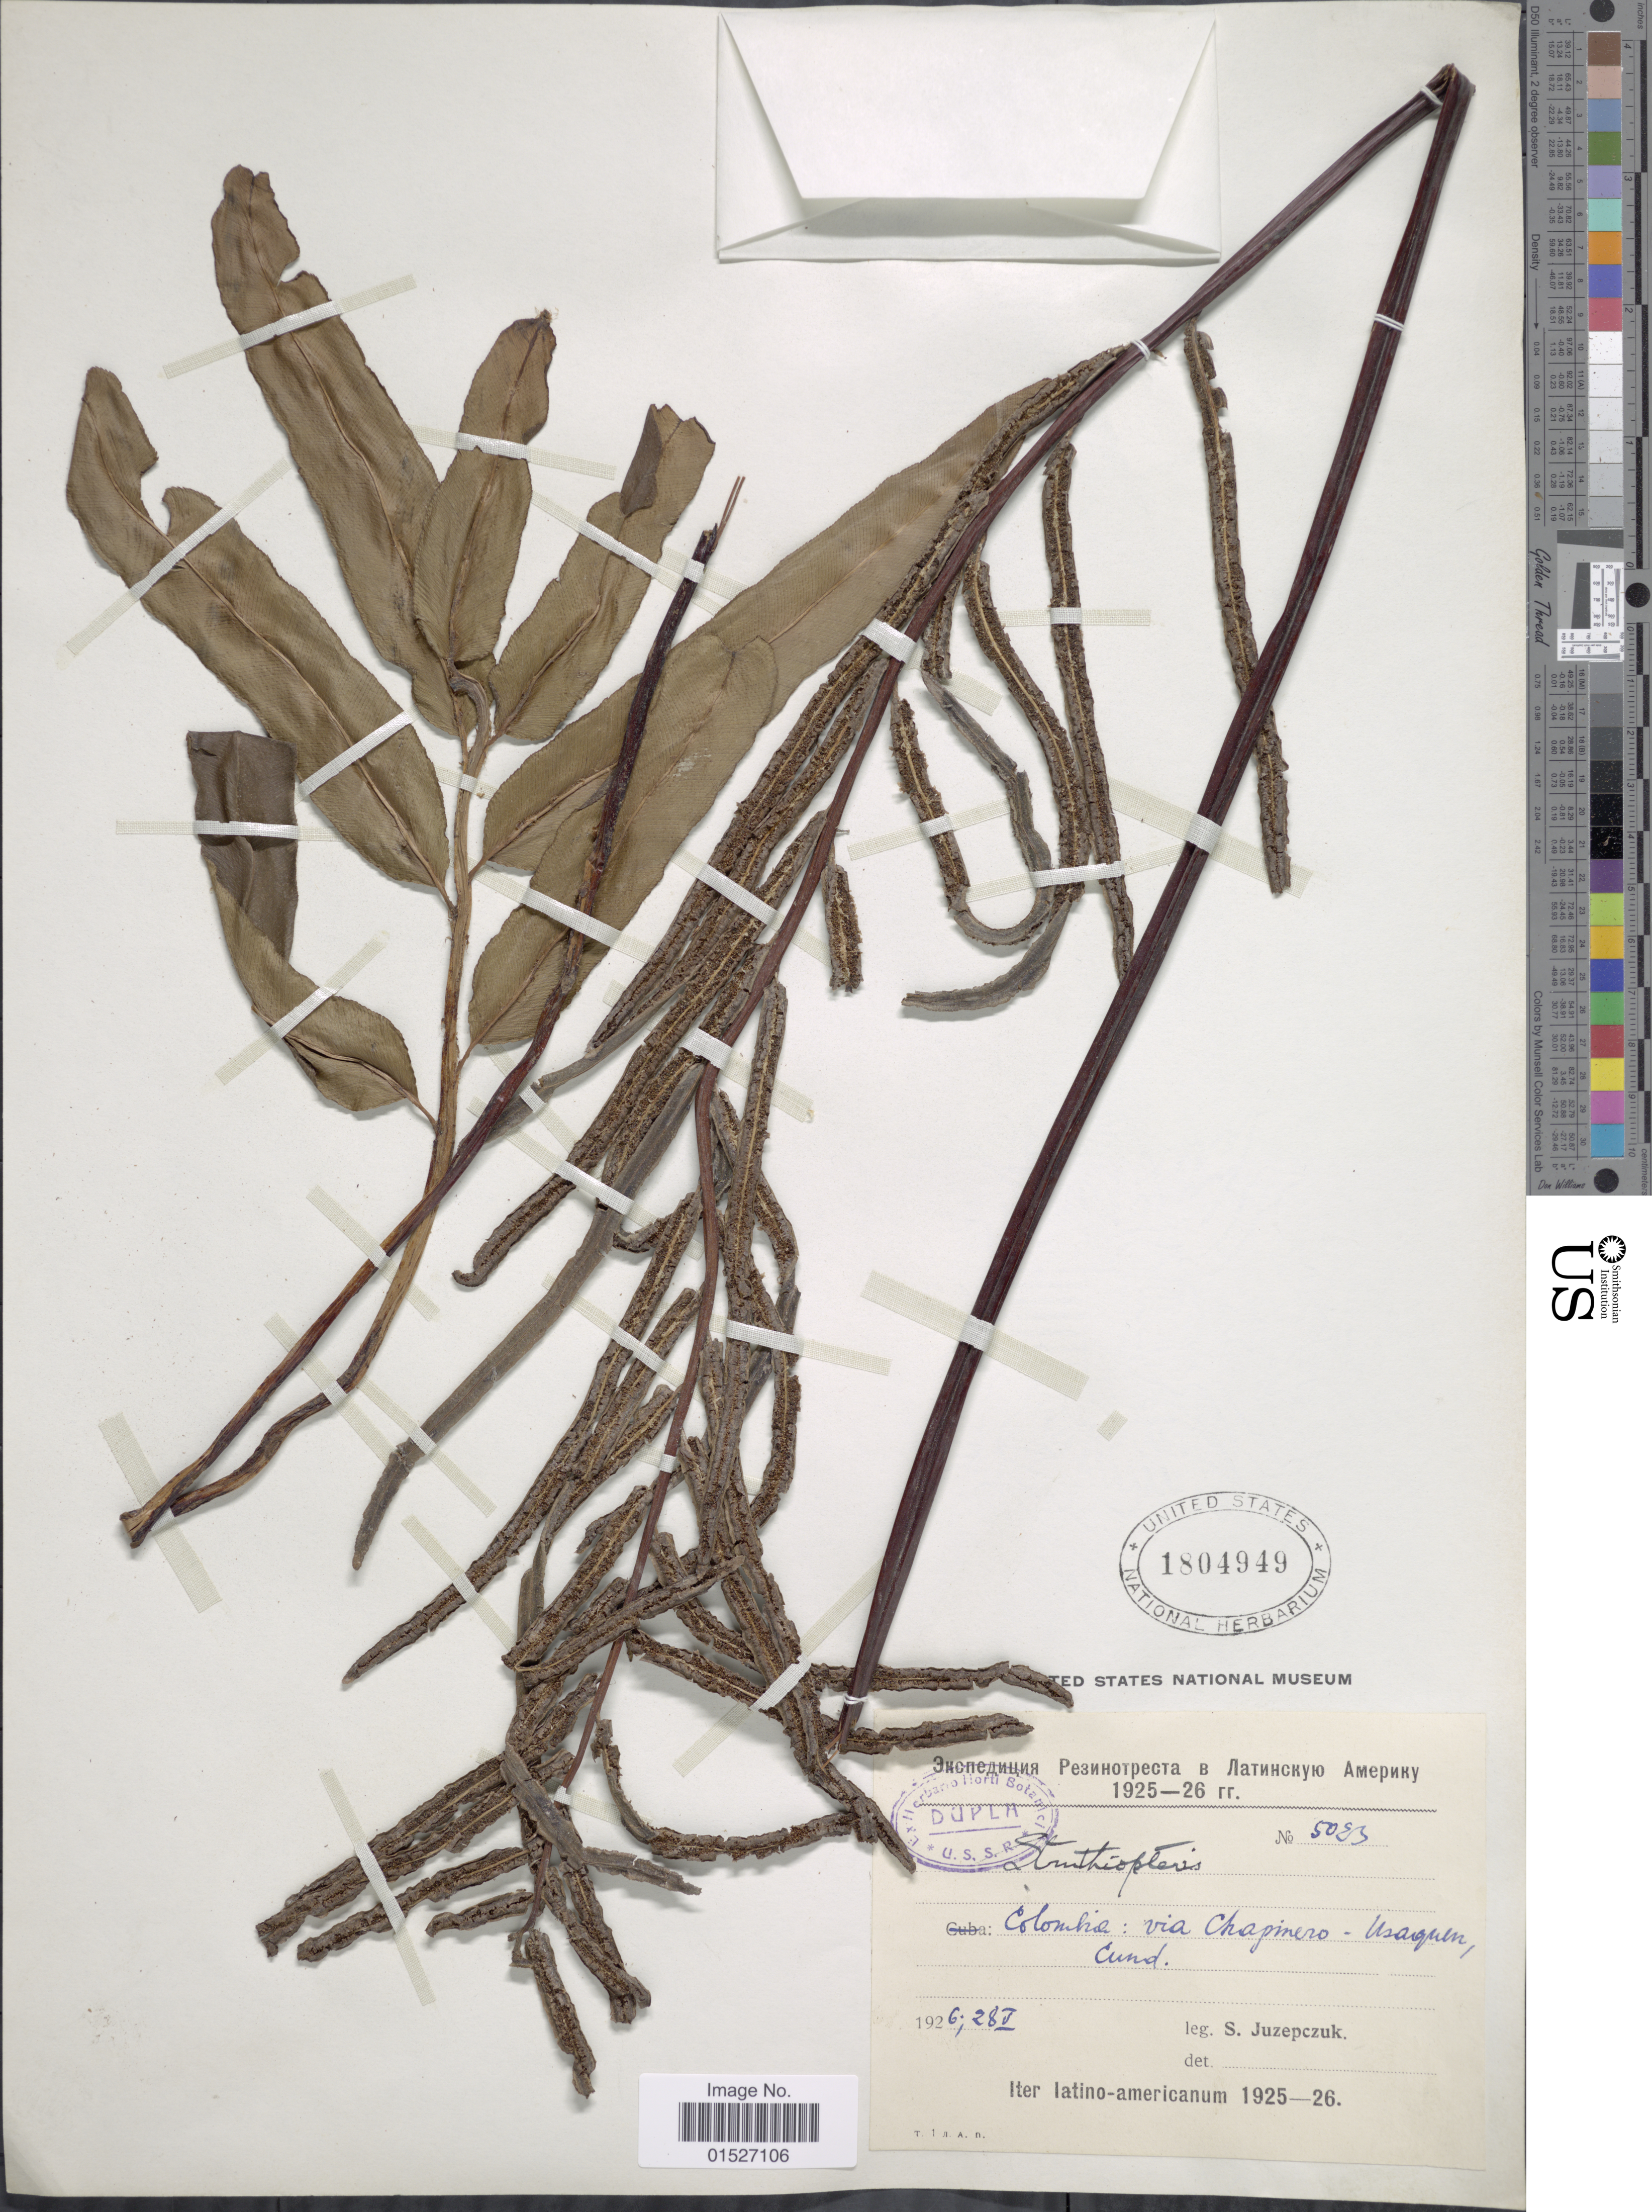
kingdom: Plantae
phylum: Tracheophyta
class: Polypodiopsida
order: Polypodiales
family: Blechnaceae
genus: Blechnum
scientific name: Blechnum sp.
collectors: S. Juzepczak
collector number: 5023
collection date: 1926-05-28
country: Colombia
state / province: Cundinamarca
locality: Colombia: via Chapinero- Usaquen, Cund.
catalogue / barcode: US 1804949